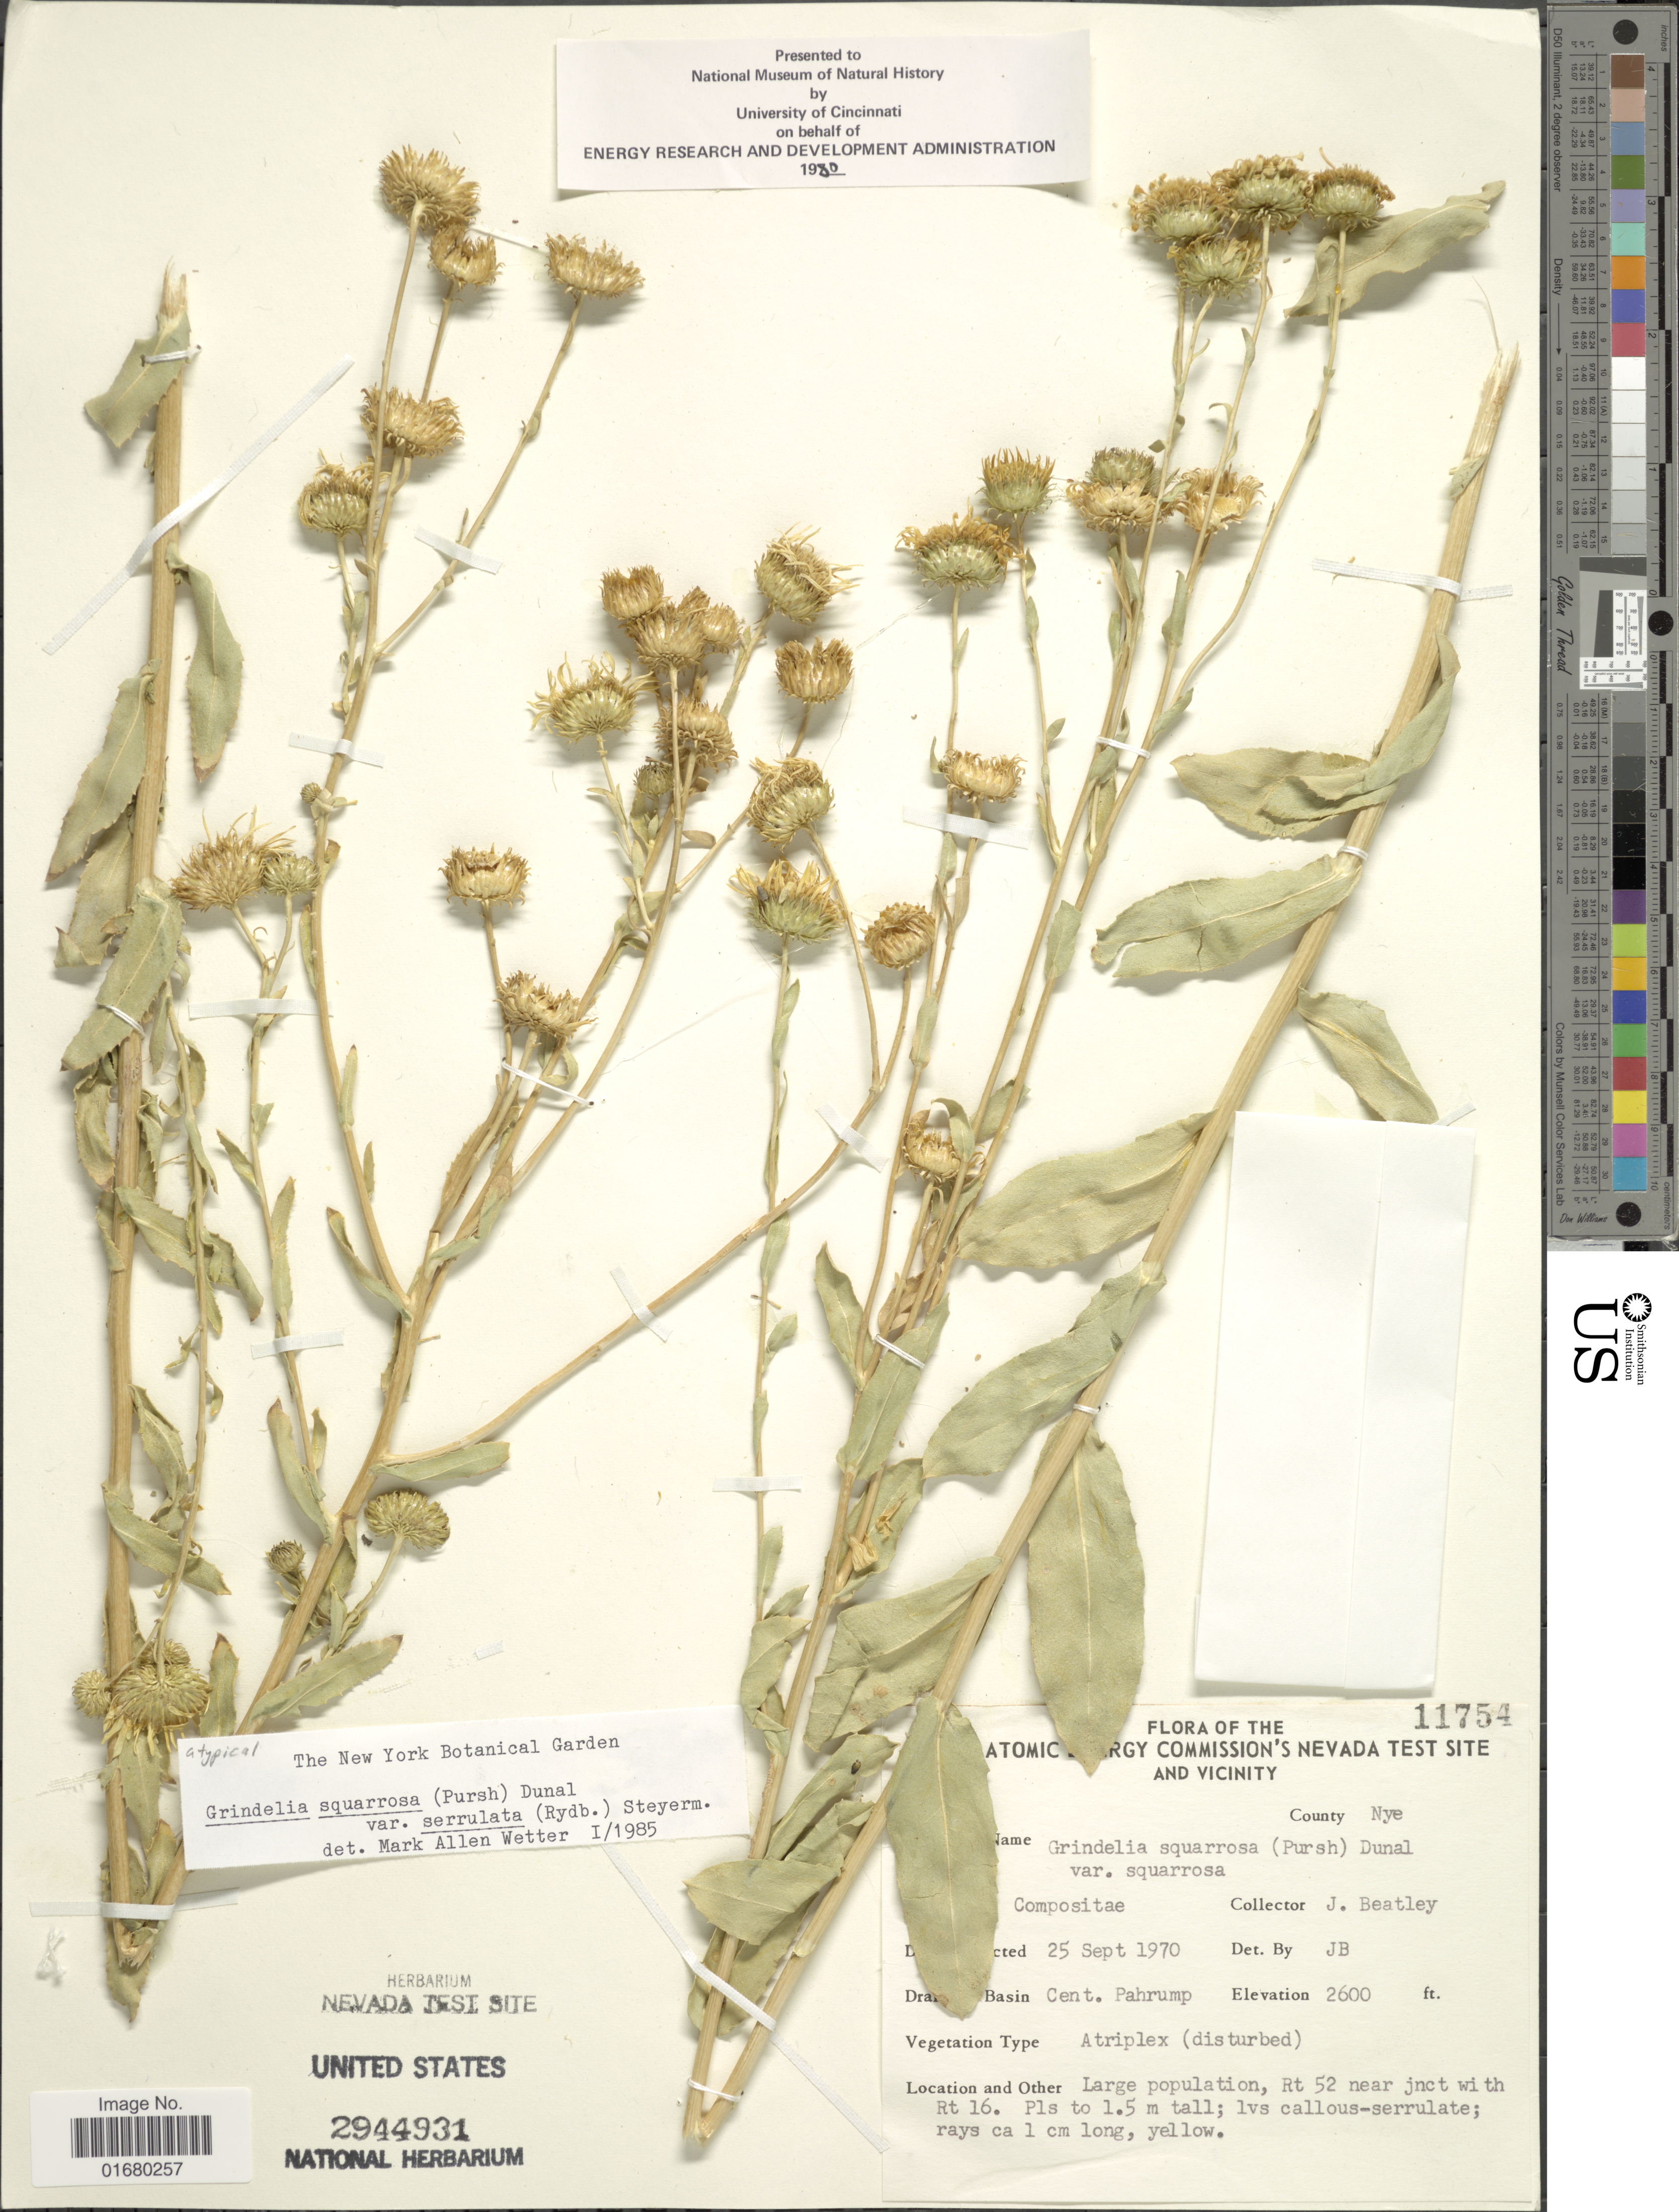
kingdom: Plantae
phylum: Tracheophyta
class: Magnoliopsida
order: Asterales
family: Asteraceae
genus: Grindelia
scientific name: Grindelia squarrosa var. serrulata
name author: (Rydb.) Steyerm.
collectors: J. C. Beatley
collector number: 11754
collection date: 1970-09-25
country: United States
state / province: Nevada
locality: U.S. Atomic Energy Commission's Nevada test site and Vicinity, Drainage Basin: Cent. Pahrump, Rt. 52 near jnct with Rt. 16., County: Nye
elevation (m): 792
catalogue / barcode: US 2944931